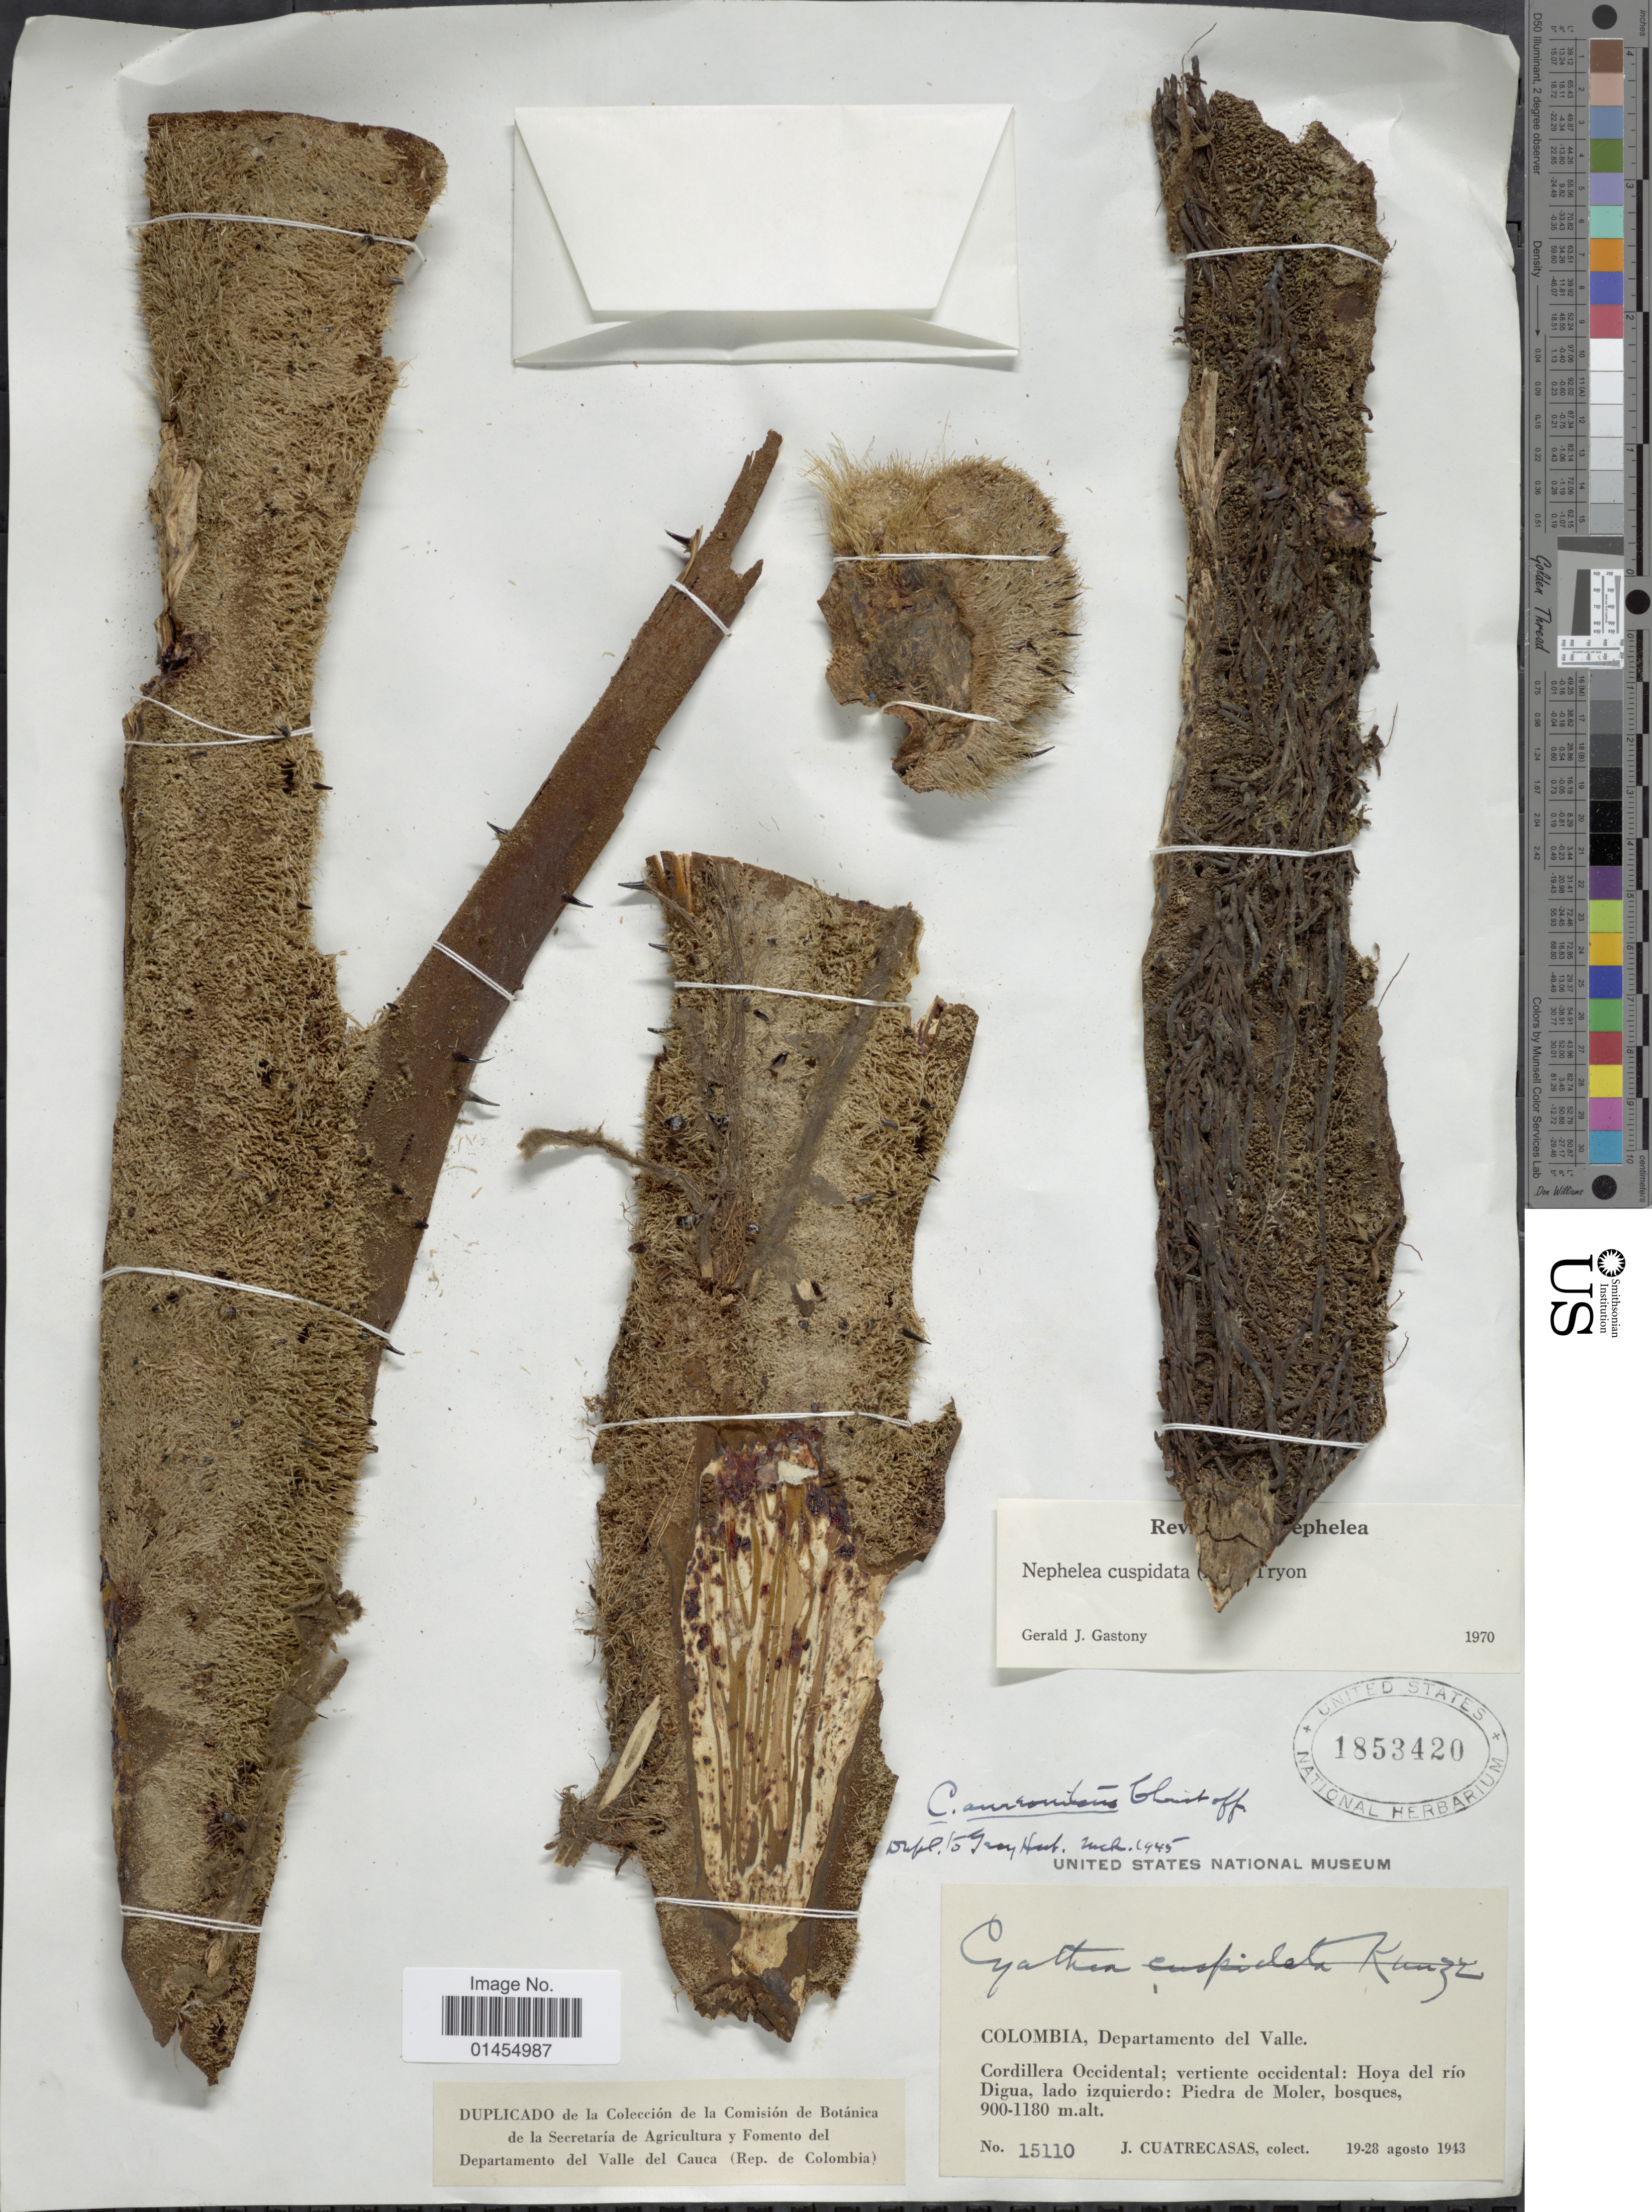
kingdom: Plantae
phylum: Tracheophyta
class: Polypodiopsida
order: Cyatheales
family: Cyatheaceae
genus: Alsophila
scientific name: Alsophila cuspidata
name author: (Kunze) D.S. Conant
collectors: J. Cuatrecasas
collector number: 15110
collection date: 1943-08-19/1943-08-28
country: Colombia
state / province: Valle del Cauca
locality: Departamento del Valle. Cordillera Occidental; vertiente occidental: Hoya del río Digua, lado izquierdo: Piedra de Moler, bosques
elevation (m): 900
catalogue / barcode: US 1853420